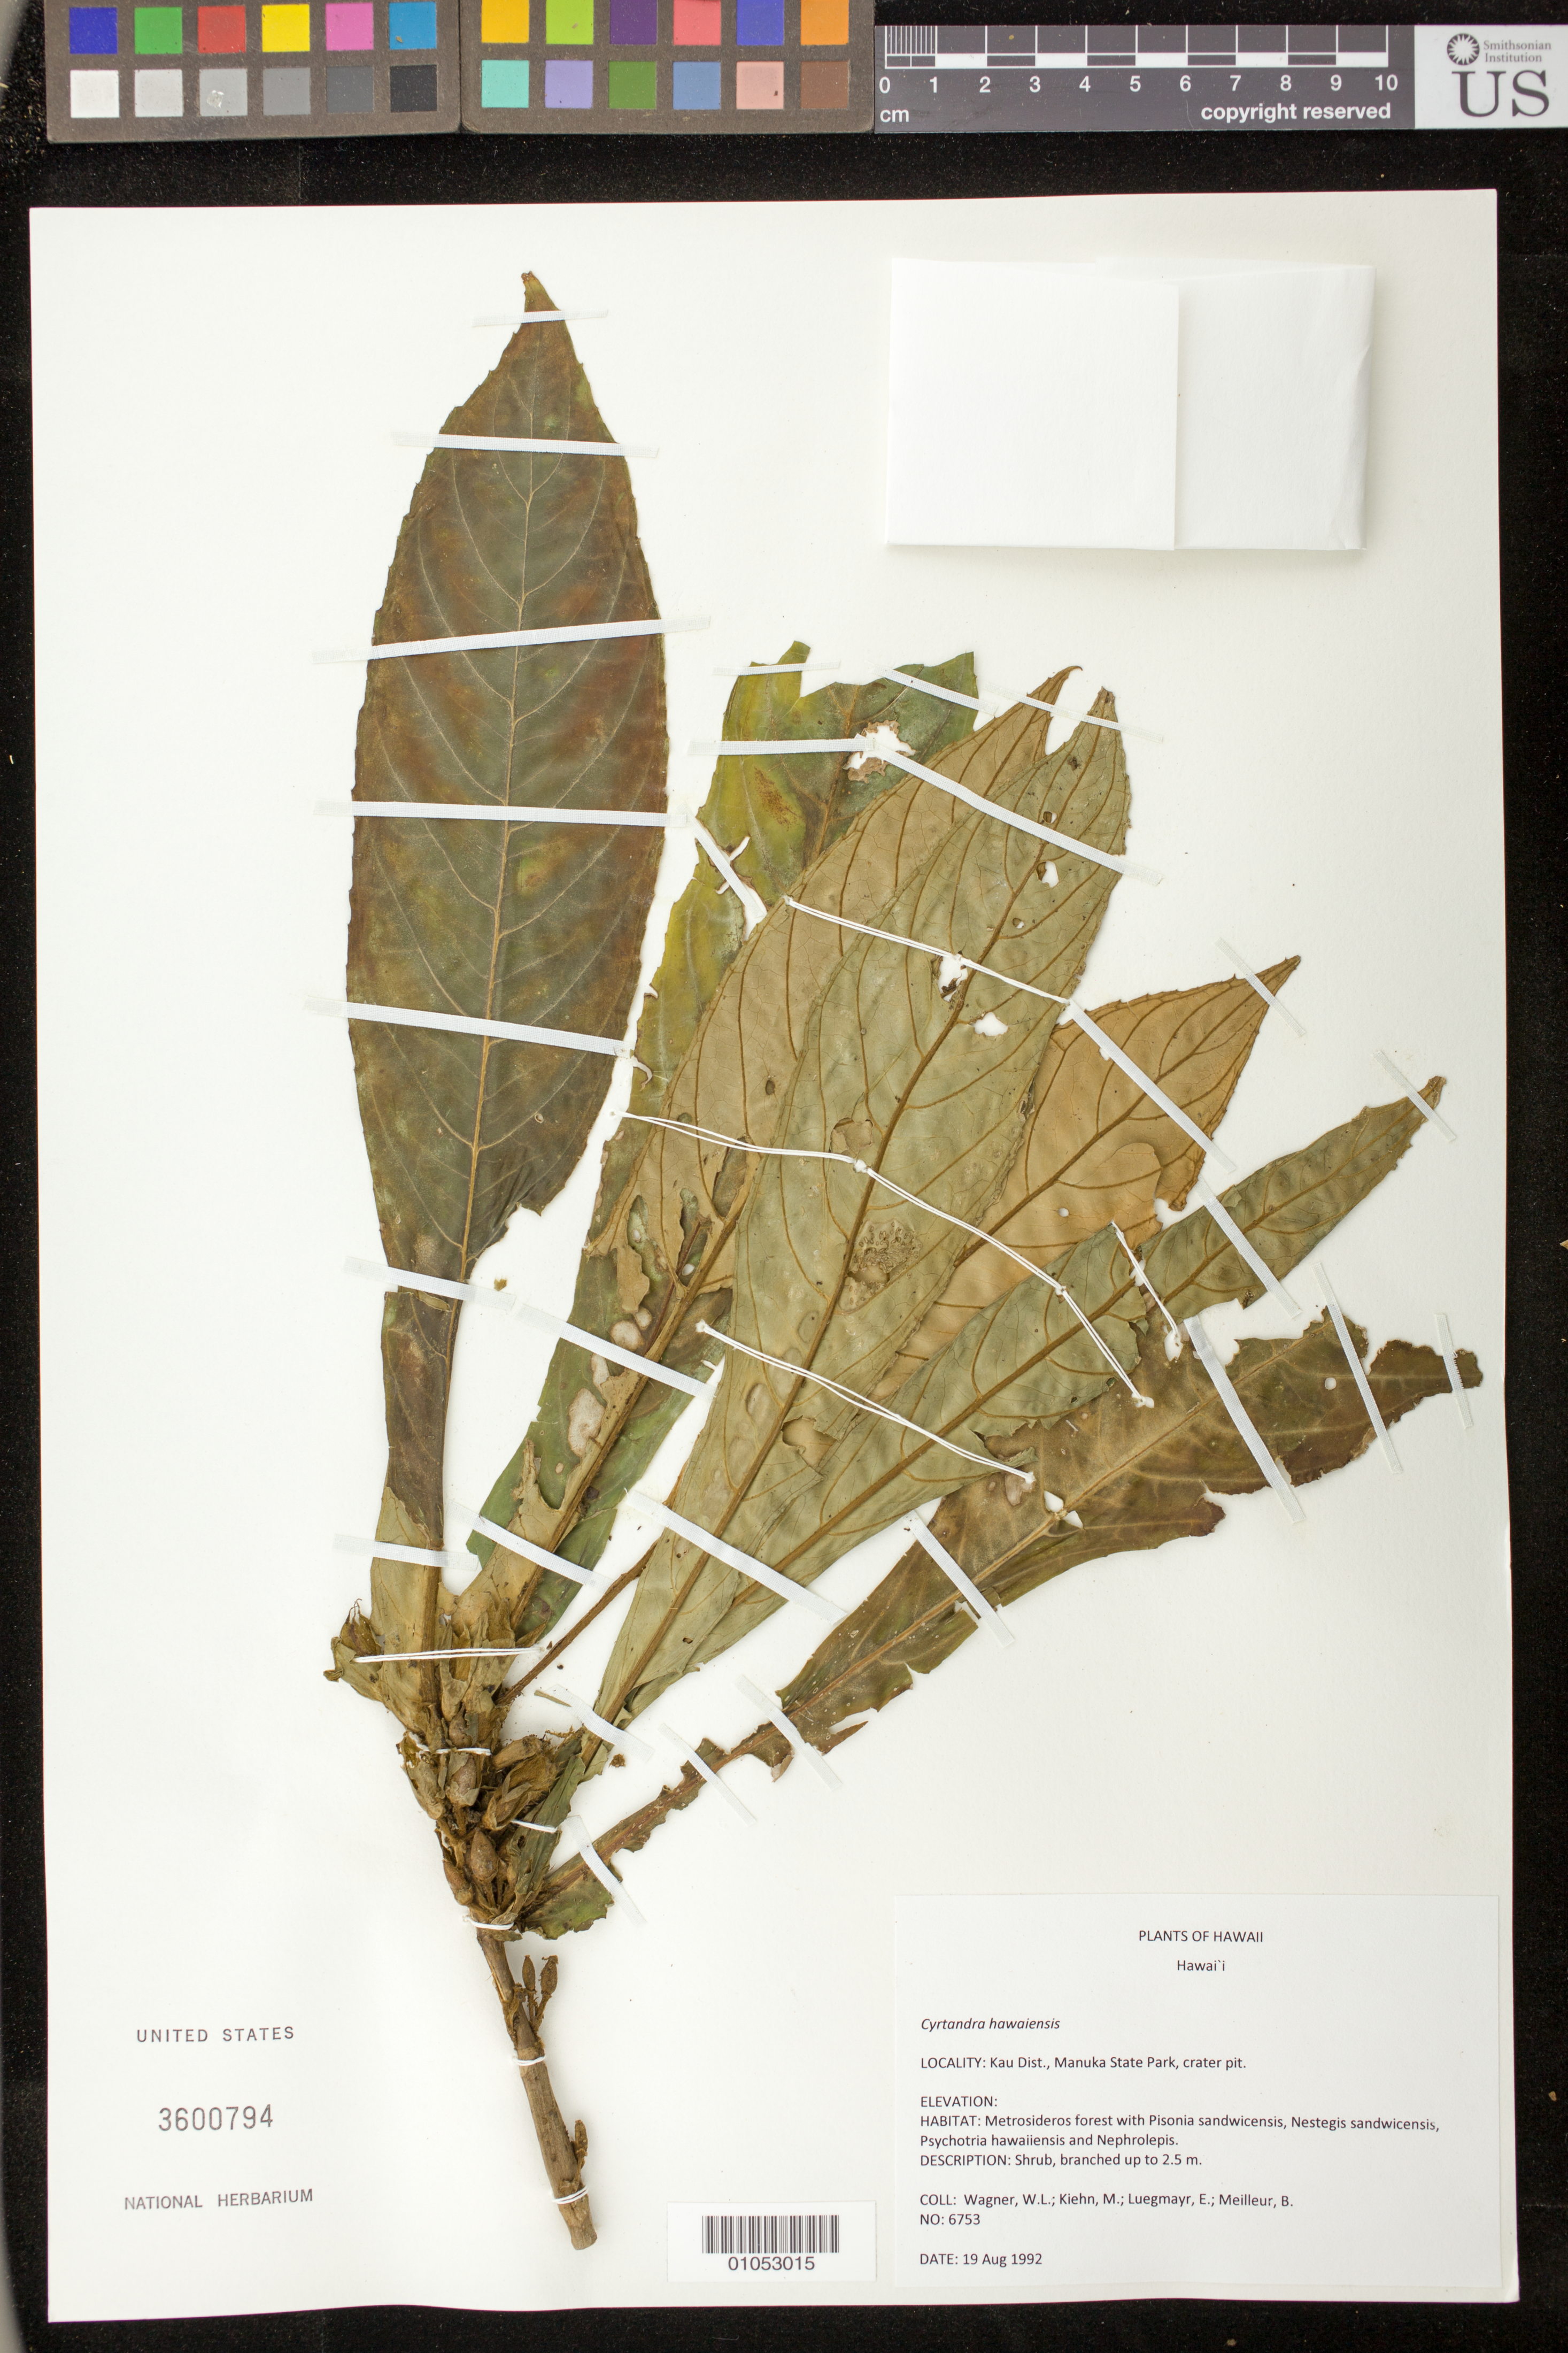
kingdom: Plantae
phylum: Tracheophyta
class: Magnoliopsida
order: Lamiales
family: Gesneriaceae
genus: Cyrtandra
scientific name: Cyrtandra hawaiensis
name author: C.B. Clarke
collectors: W. L. Wagner, M. Kiehn, E. Luegmayr & B. Meilleur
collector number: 6753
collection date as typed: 19 Aug 1992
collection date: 1992-08-19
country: United States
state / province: Hawaii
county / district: Hawaii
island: Hawaii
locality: Kau Dist., Manuka State Park, crater pit.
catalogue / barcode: US 3600794